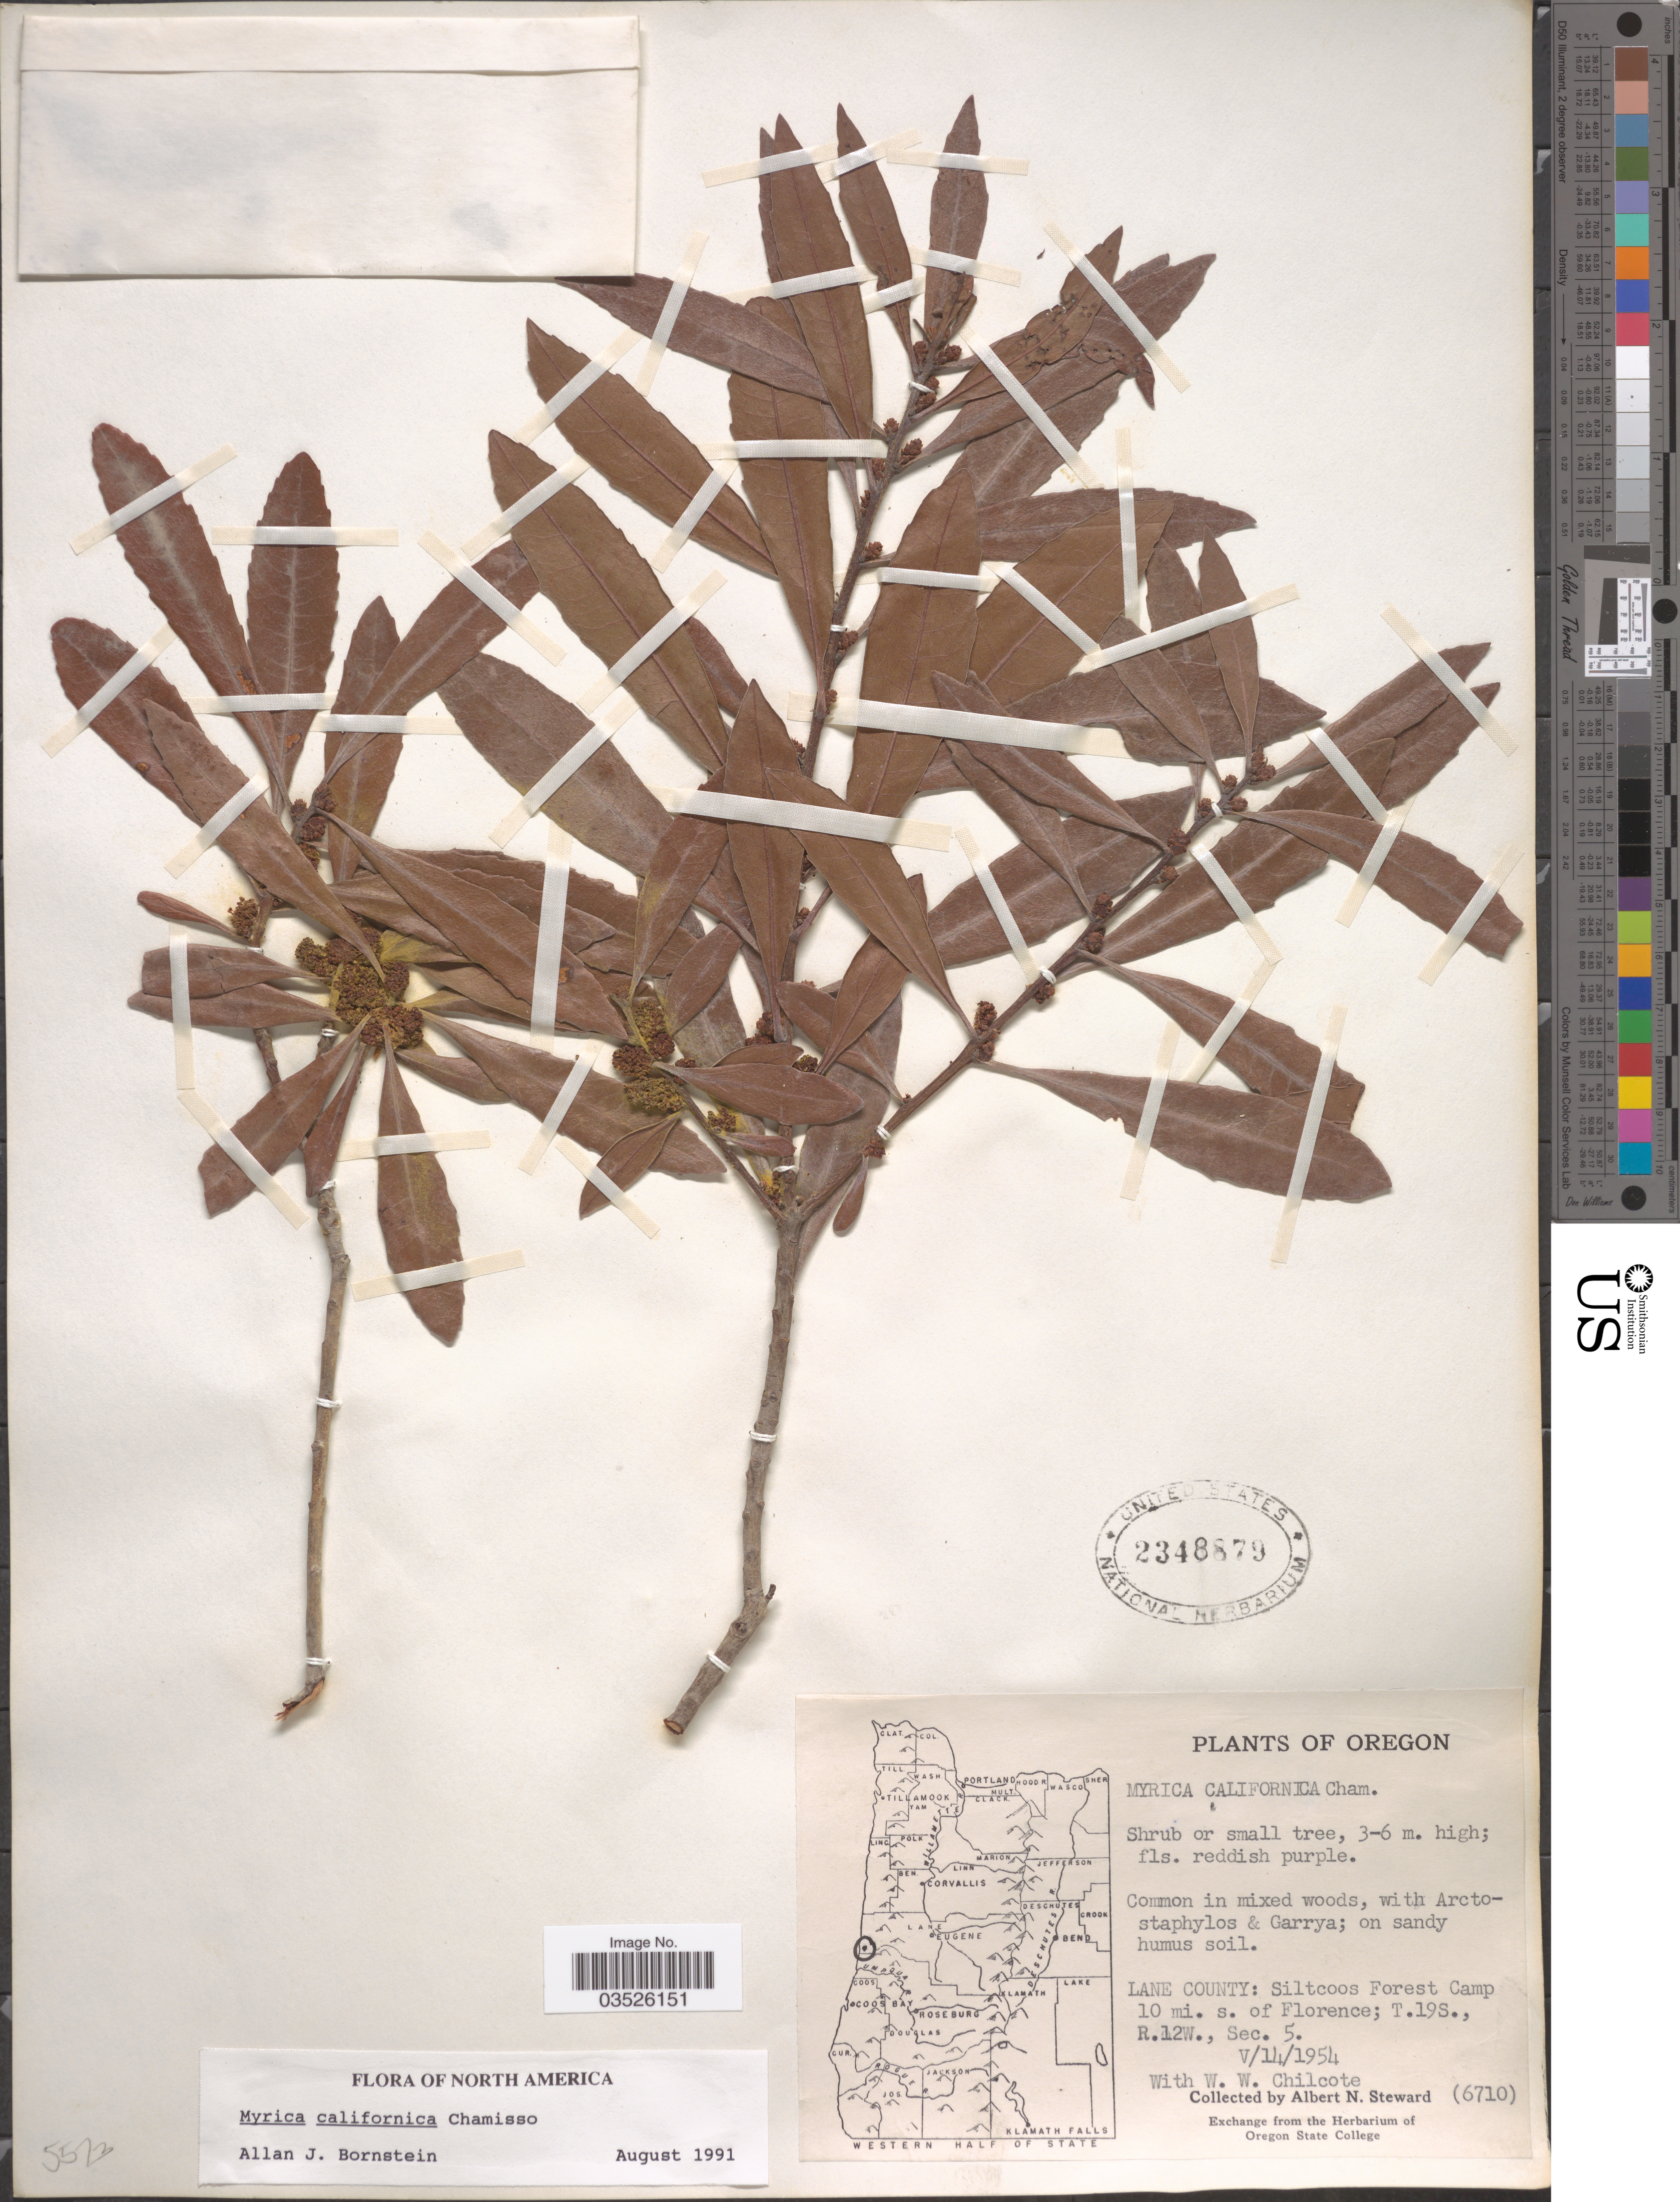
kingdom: Plantae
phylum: Tracheophyta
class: Magnoliopsida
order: Fagales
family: Myricaceae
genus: Morella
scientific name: Morella californica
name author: (Cham.) Wilbur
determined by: Strong, Mark T., (BOT), Smithsonian Institution - National Museum of Natural History (UNITED STATES)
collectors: A. N. Steward & W. Chilcote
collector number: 6710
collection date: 1954-05-14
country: United States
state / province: Oregon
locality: Lane County: Siltcoos Forest Camp 10 mi. s. of Florence; T. 19 S., R. 12W., Sec. 5.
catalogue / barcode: US 2348879